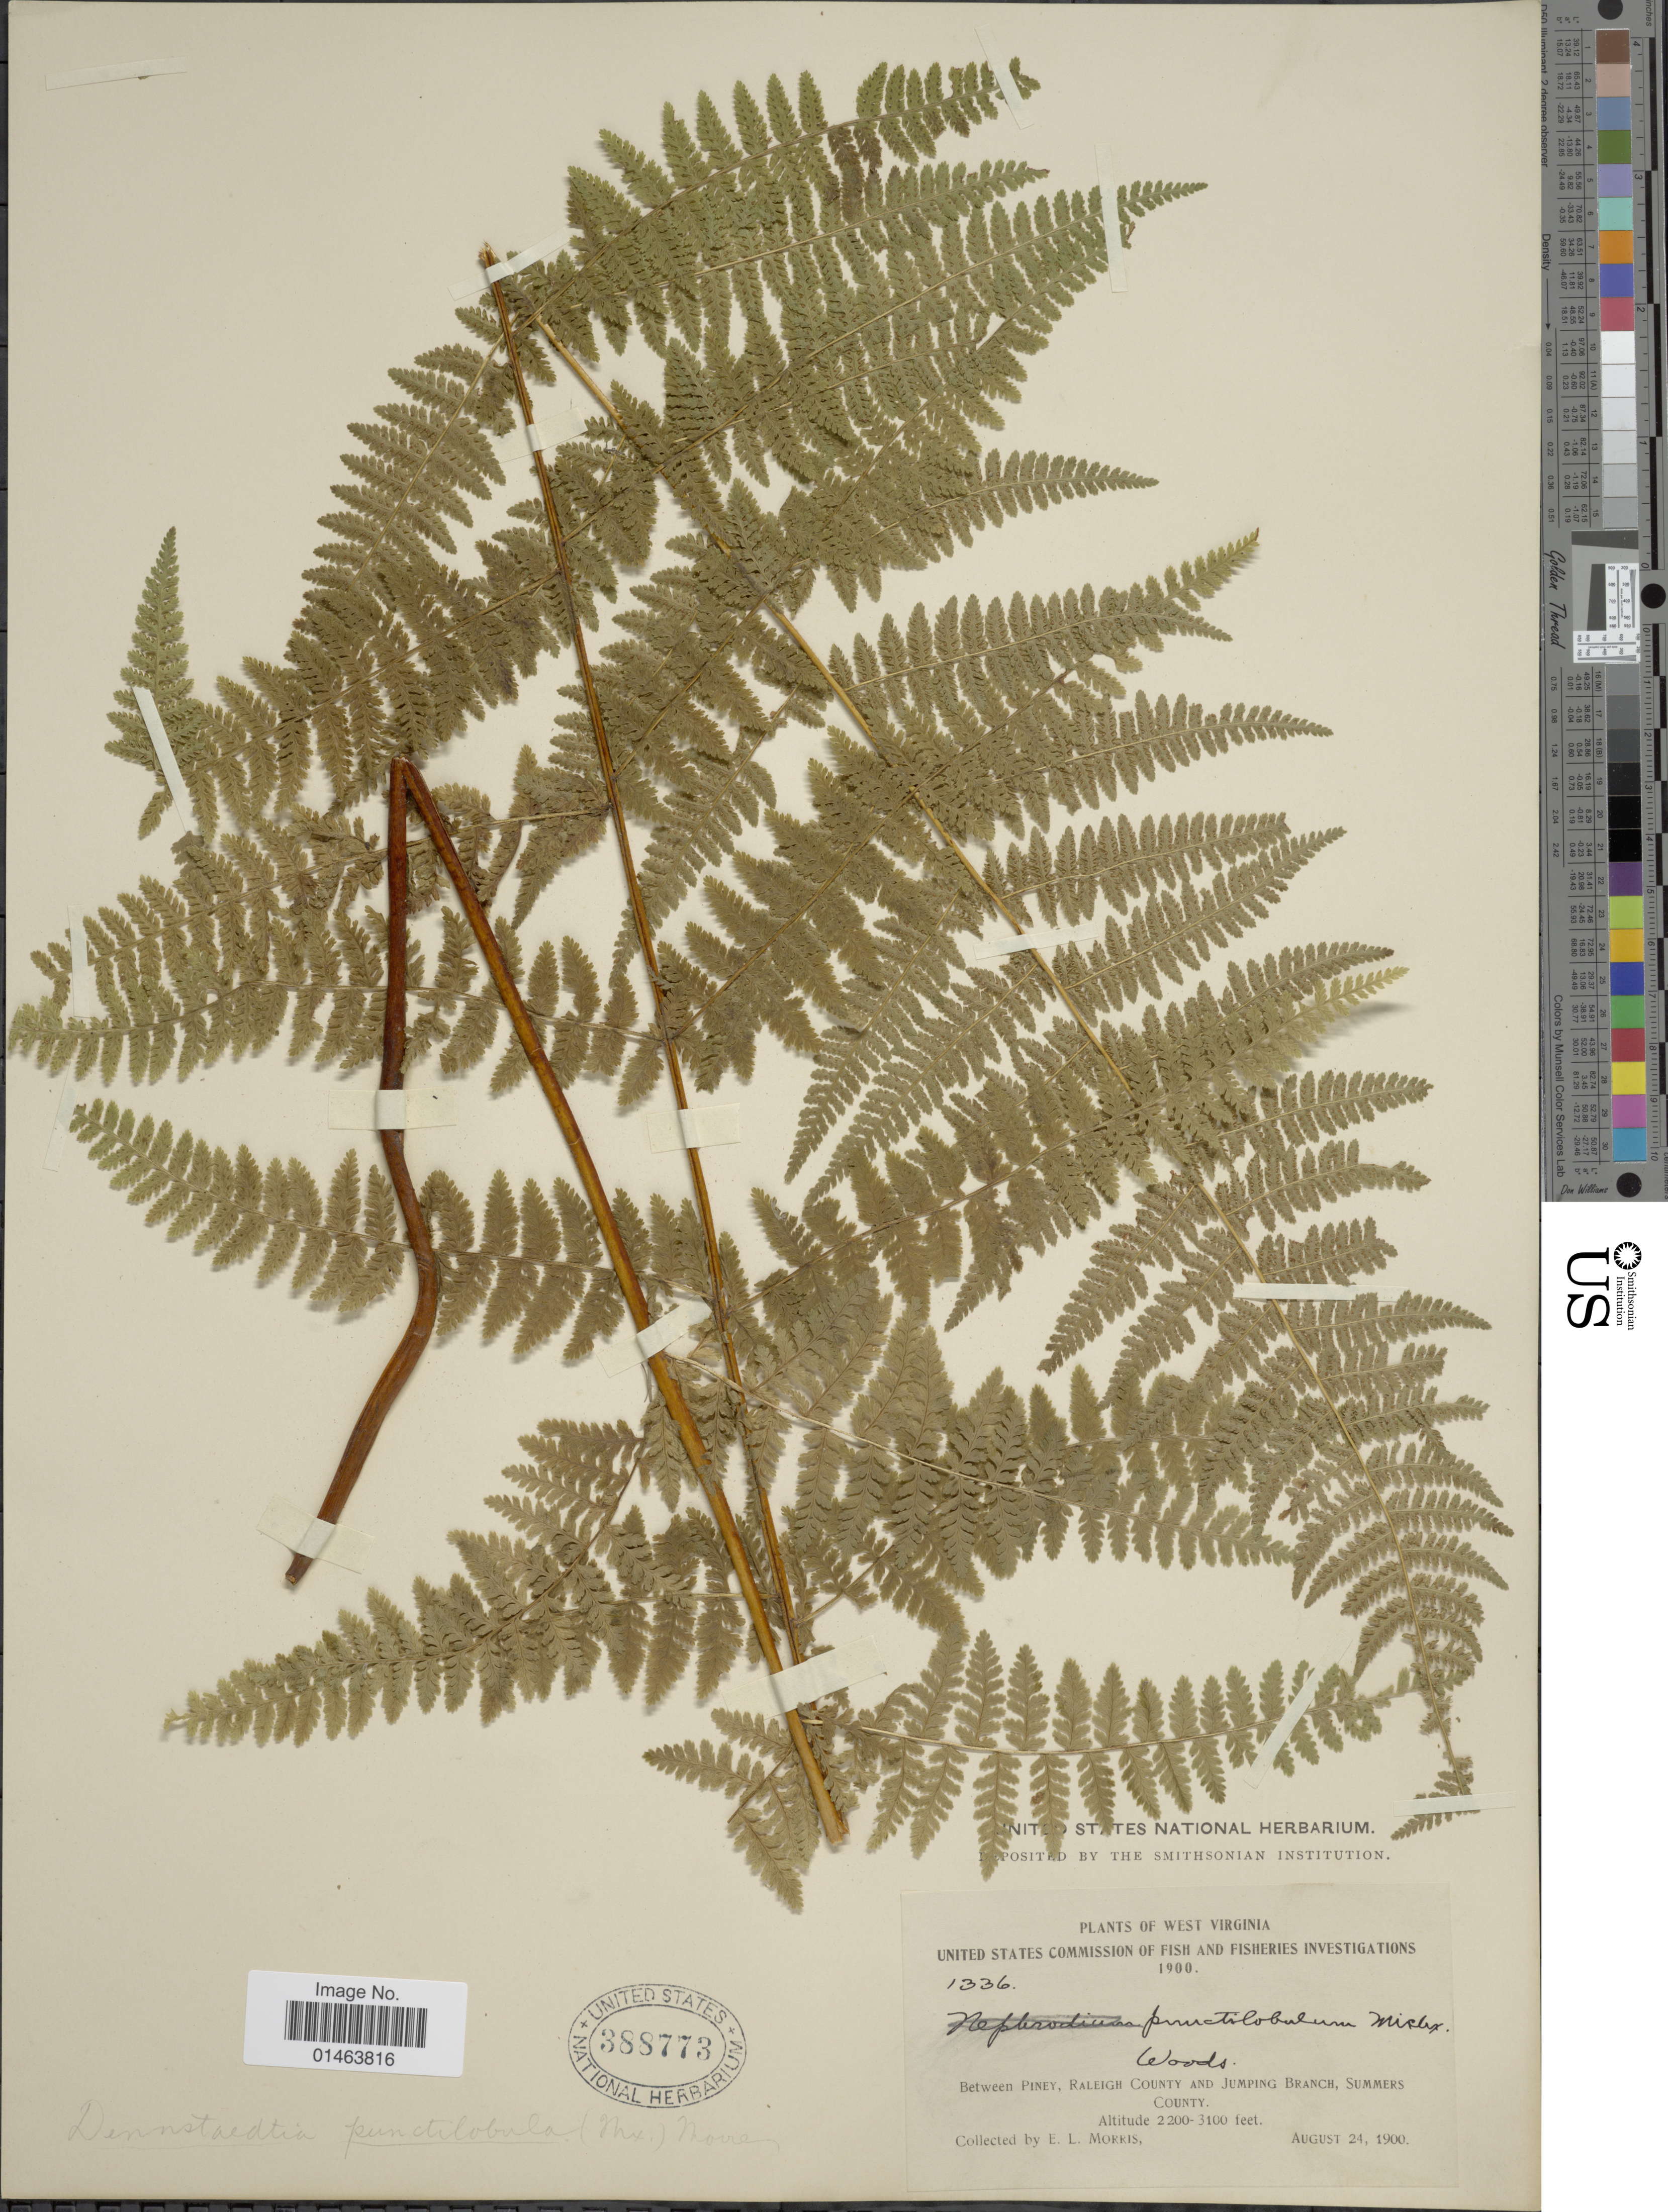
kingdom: Plantae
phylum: Tracheophyta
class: Polypodiopsida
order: Polypodiales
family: Dennstaedtiaceae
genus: Dennstaedtia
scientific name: Dennstaedtia punctilobula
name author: (Michx.) T. Moore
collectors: E. Morris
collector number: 1336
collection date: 1900-08-24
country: United States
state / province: West Virginia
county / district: Summers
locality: West Virginia, between Piney, Raleugh County and Jumping Branch, Summers County.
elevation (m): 671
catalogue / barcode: US 388773